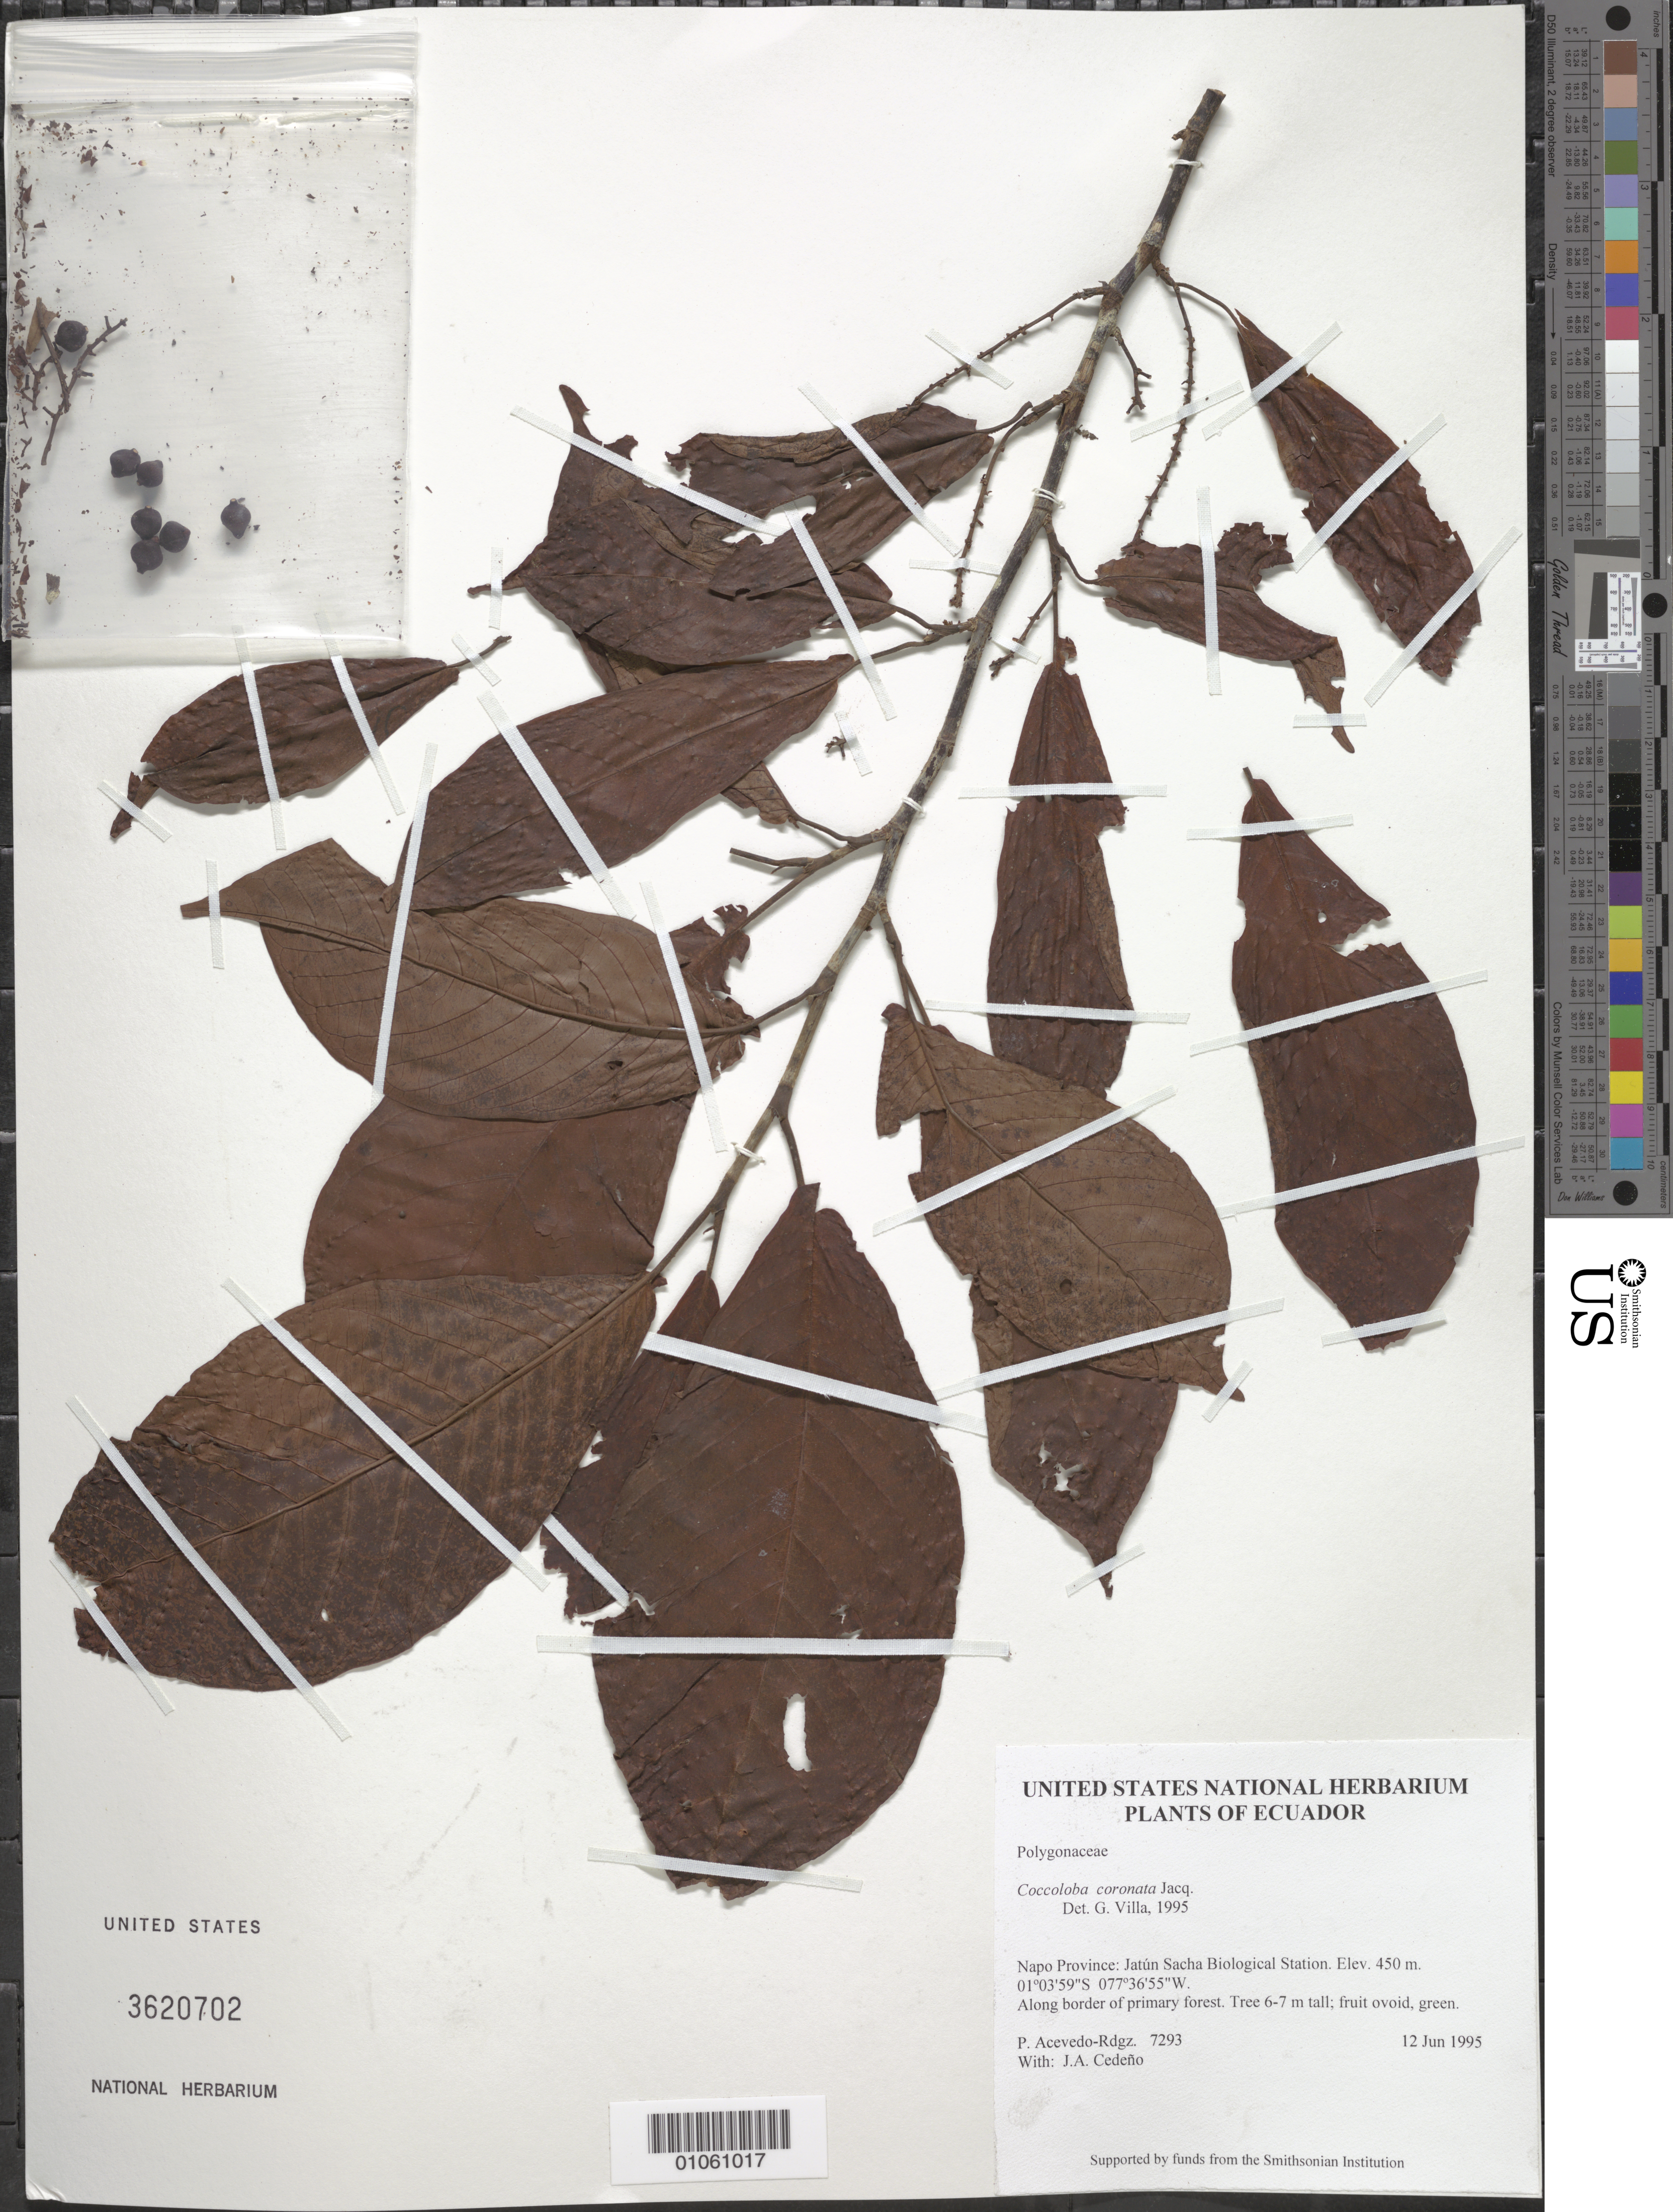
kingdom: Plantae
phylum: Tracheophyta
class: Magnoliopsida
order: Caryophyllales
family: Polygonaceae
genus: Coccoloba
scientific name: Coccoloba coronata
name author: Jacq.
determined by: Villa, G.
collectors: P. Acevedo-Rodr. & J. A. Cedeño M.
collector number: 7293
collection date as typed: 12 Jun 1995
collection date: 1995-06-12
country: Ecuador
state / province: Napo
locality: Napo Province: Jatún Sacha Biological Station.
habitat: Along border of primary forest.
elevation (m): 450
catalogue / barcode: US 3620702